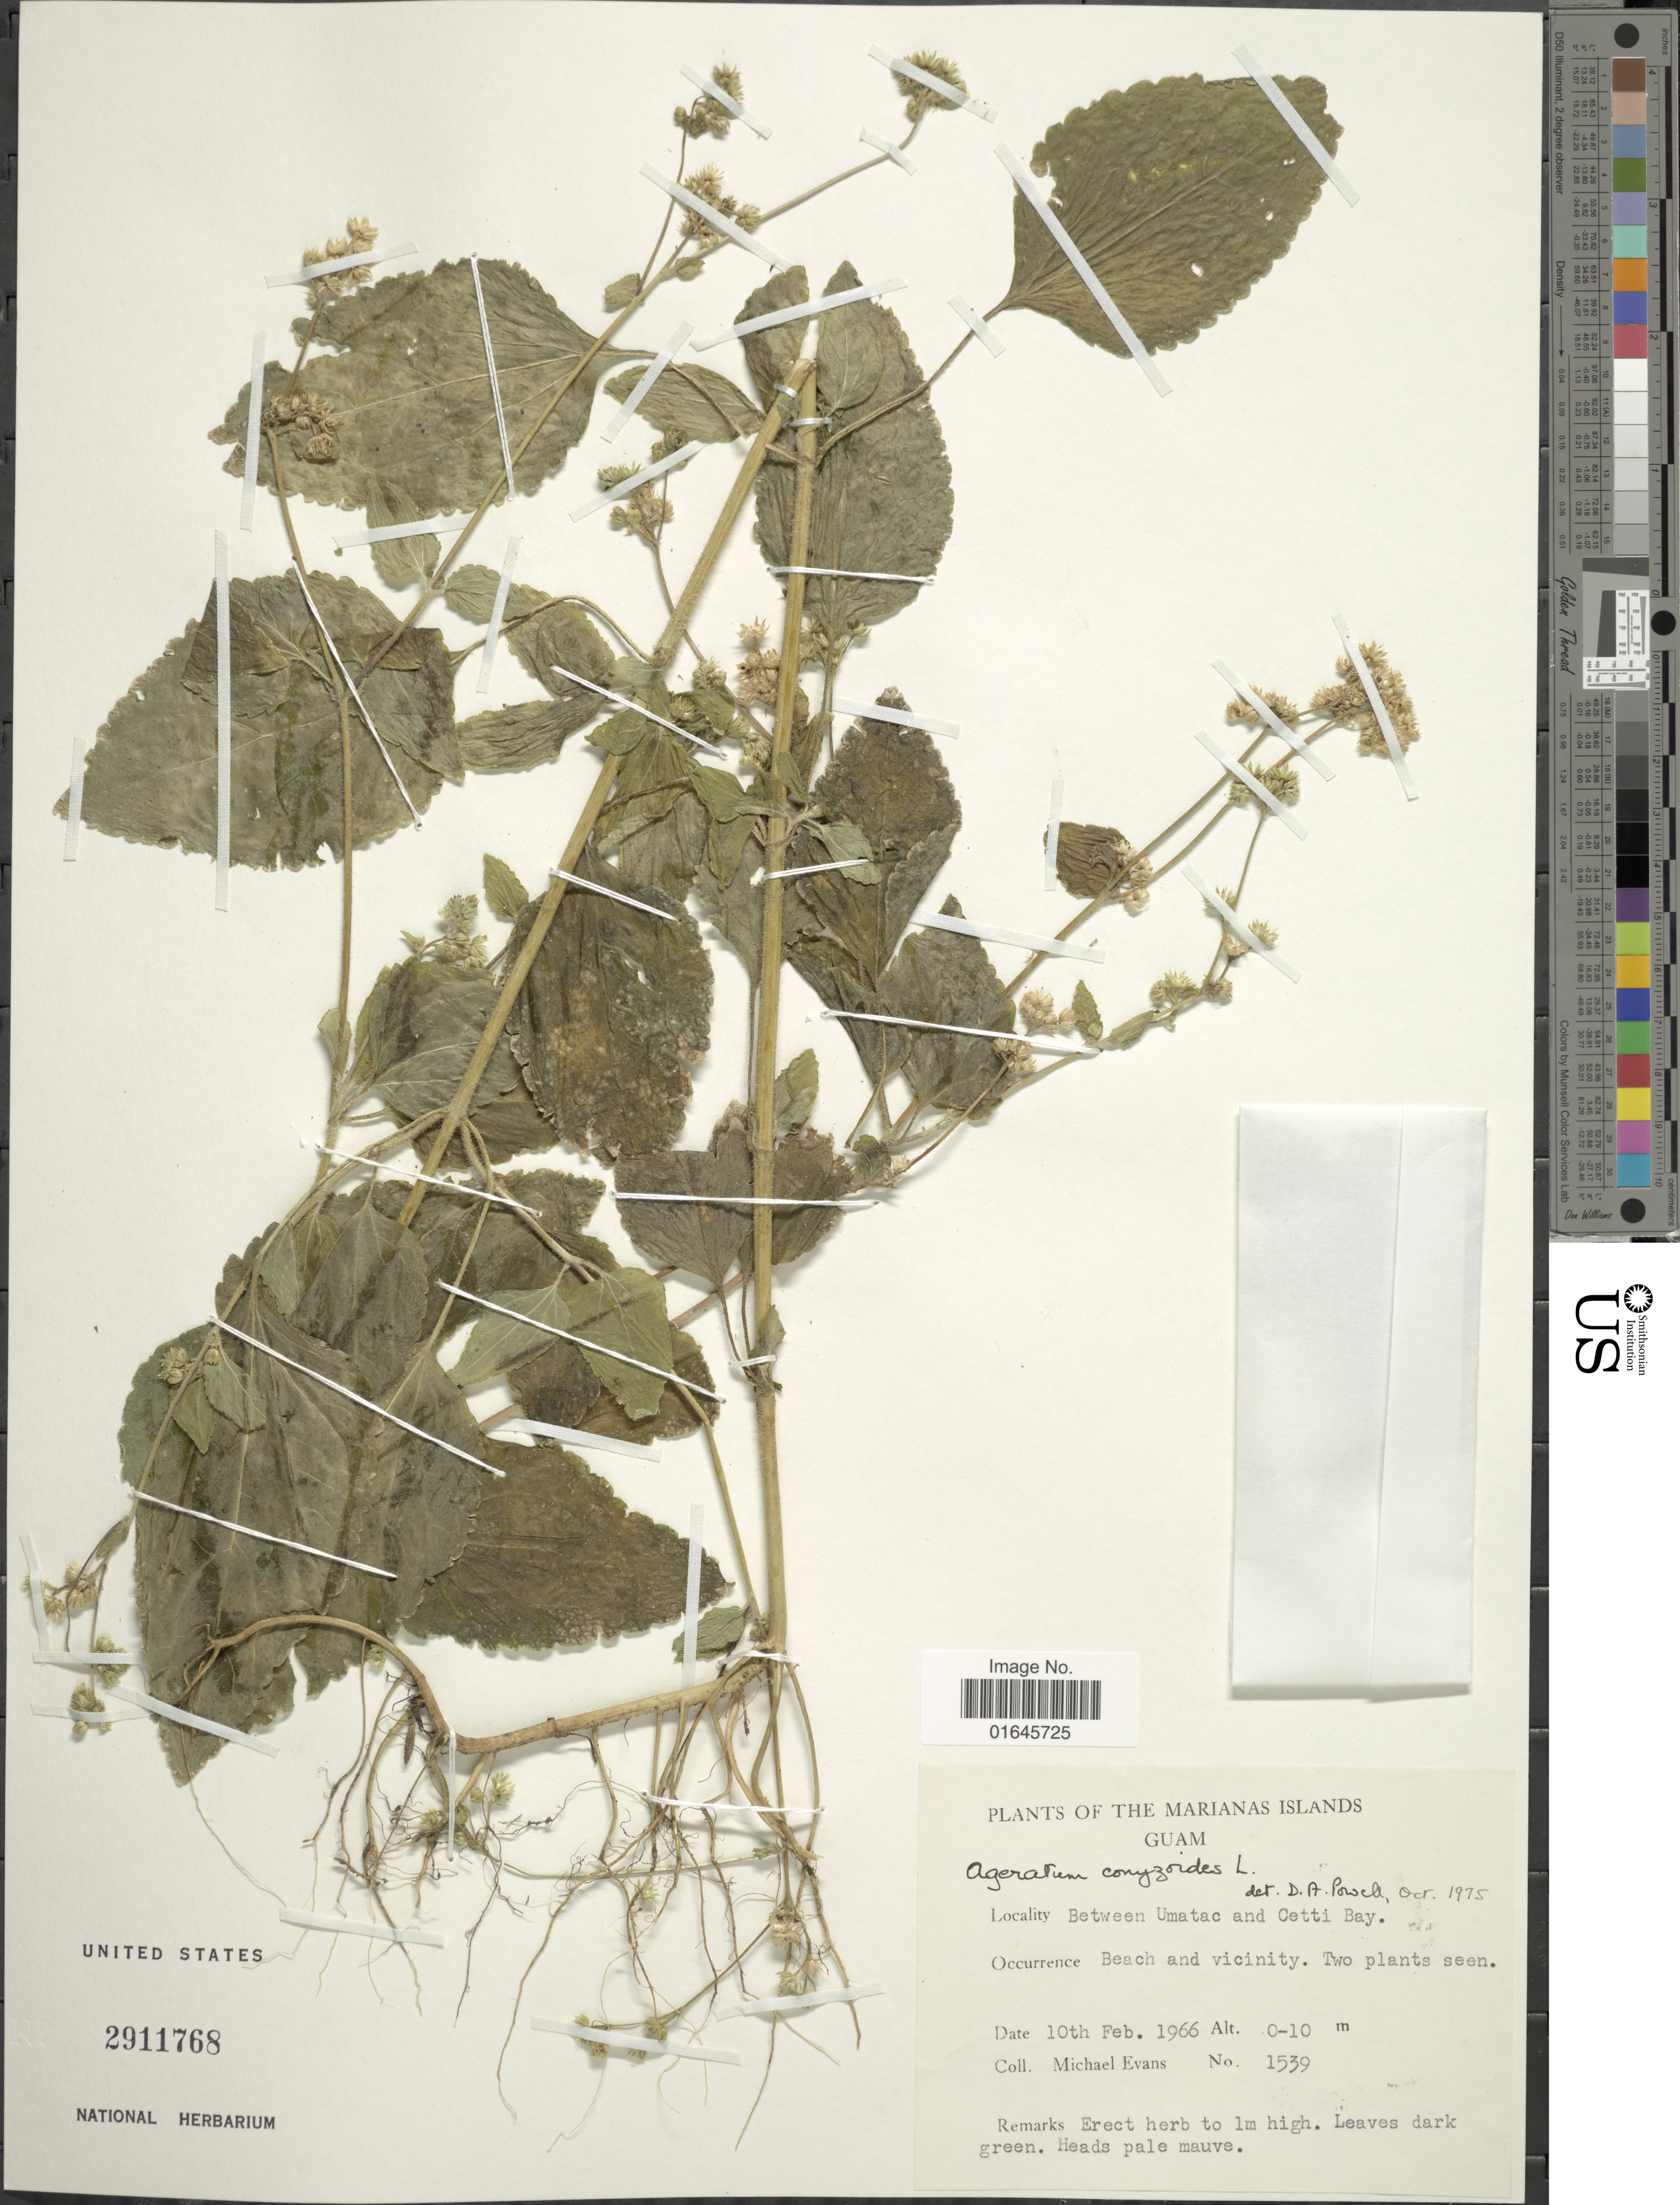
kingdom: Plantae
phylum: Tracheophyta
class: Magnoliopsida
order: Asterales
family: Asteraceae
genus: Ageratum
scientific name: Ageratum conyzoides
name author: L.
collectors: M. Evans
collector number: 1539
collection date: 1966-02-10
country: Guam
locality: The Marianas Island, Between Umatac and Cetti Bay, Beach and vicinity, Two plants seen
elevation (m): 10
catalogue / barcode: US 2911768